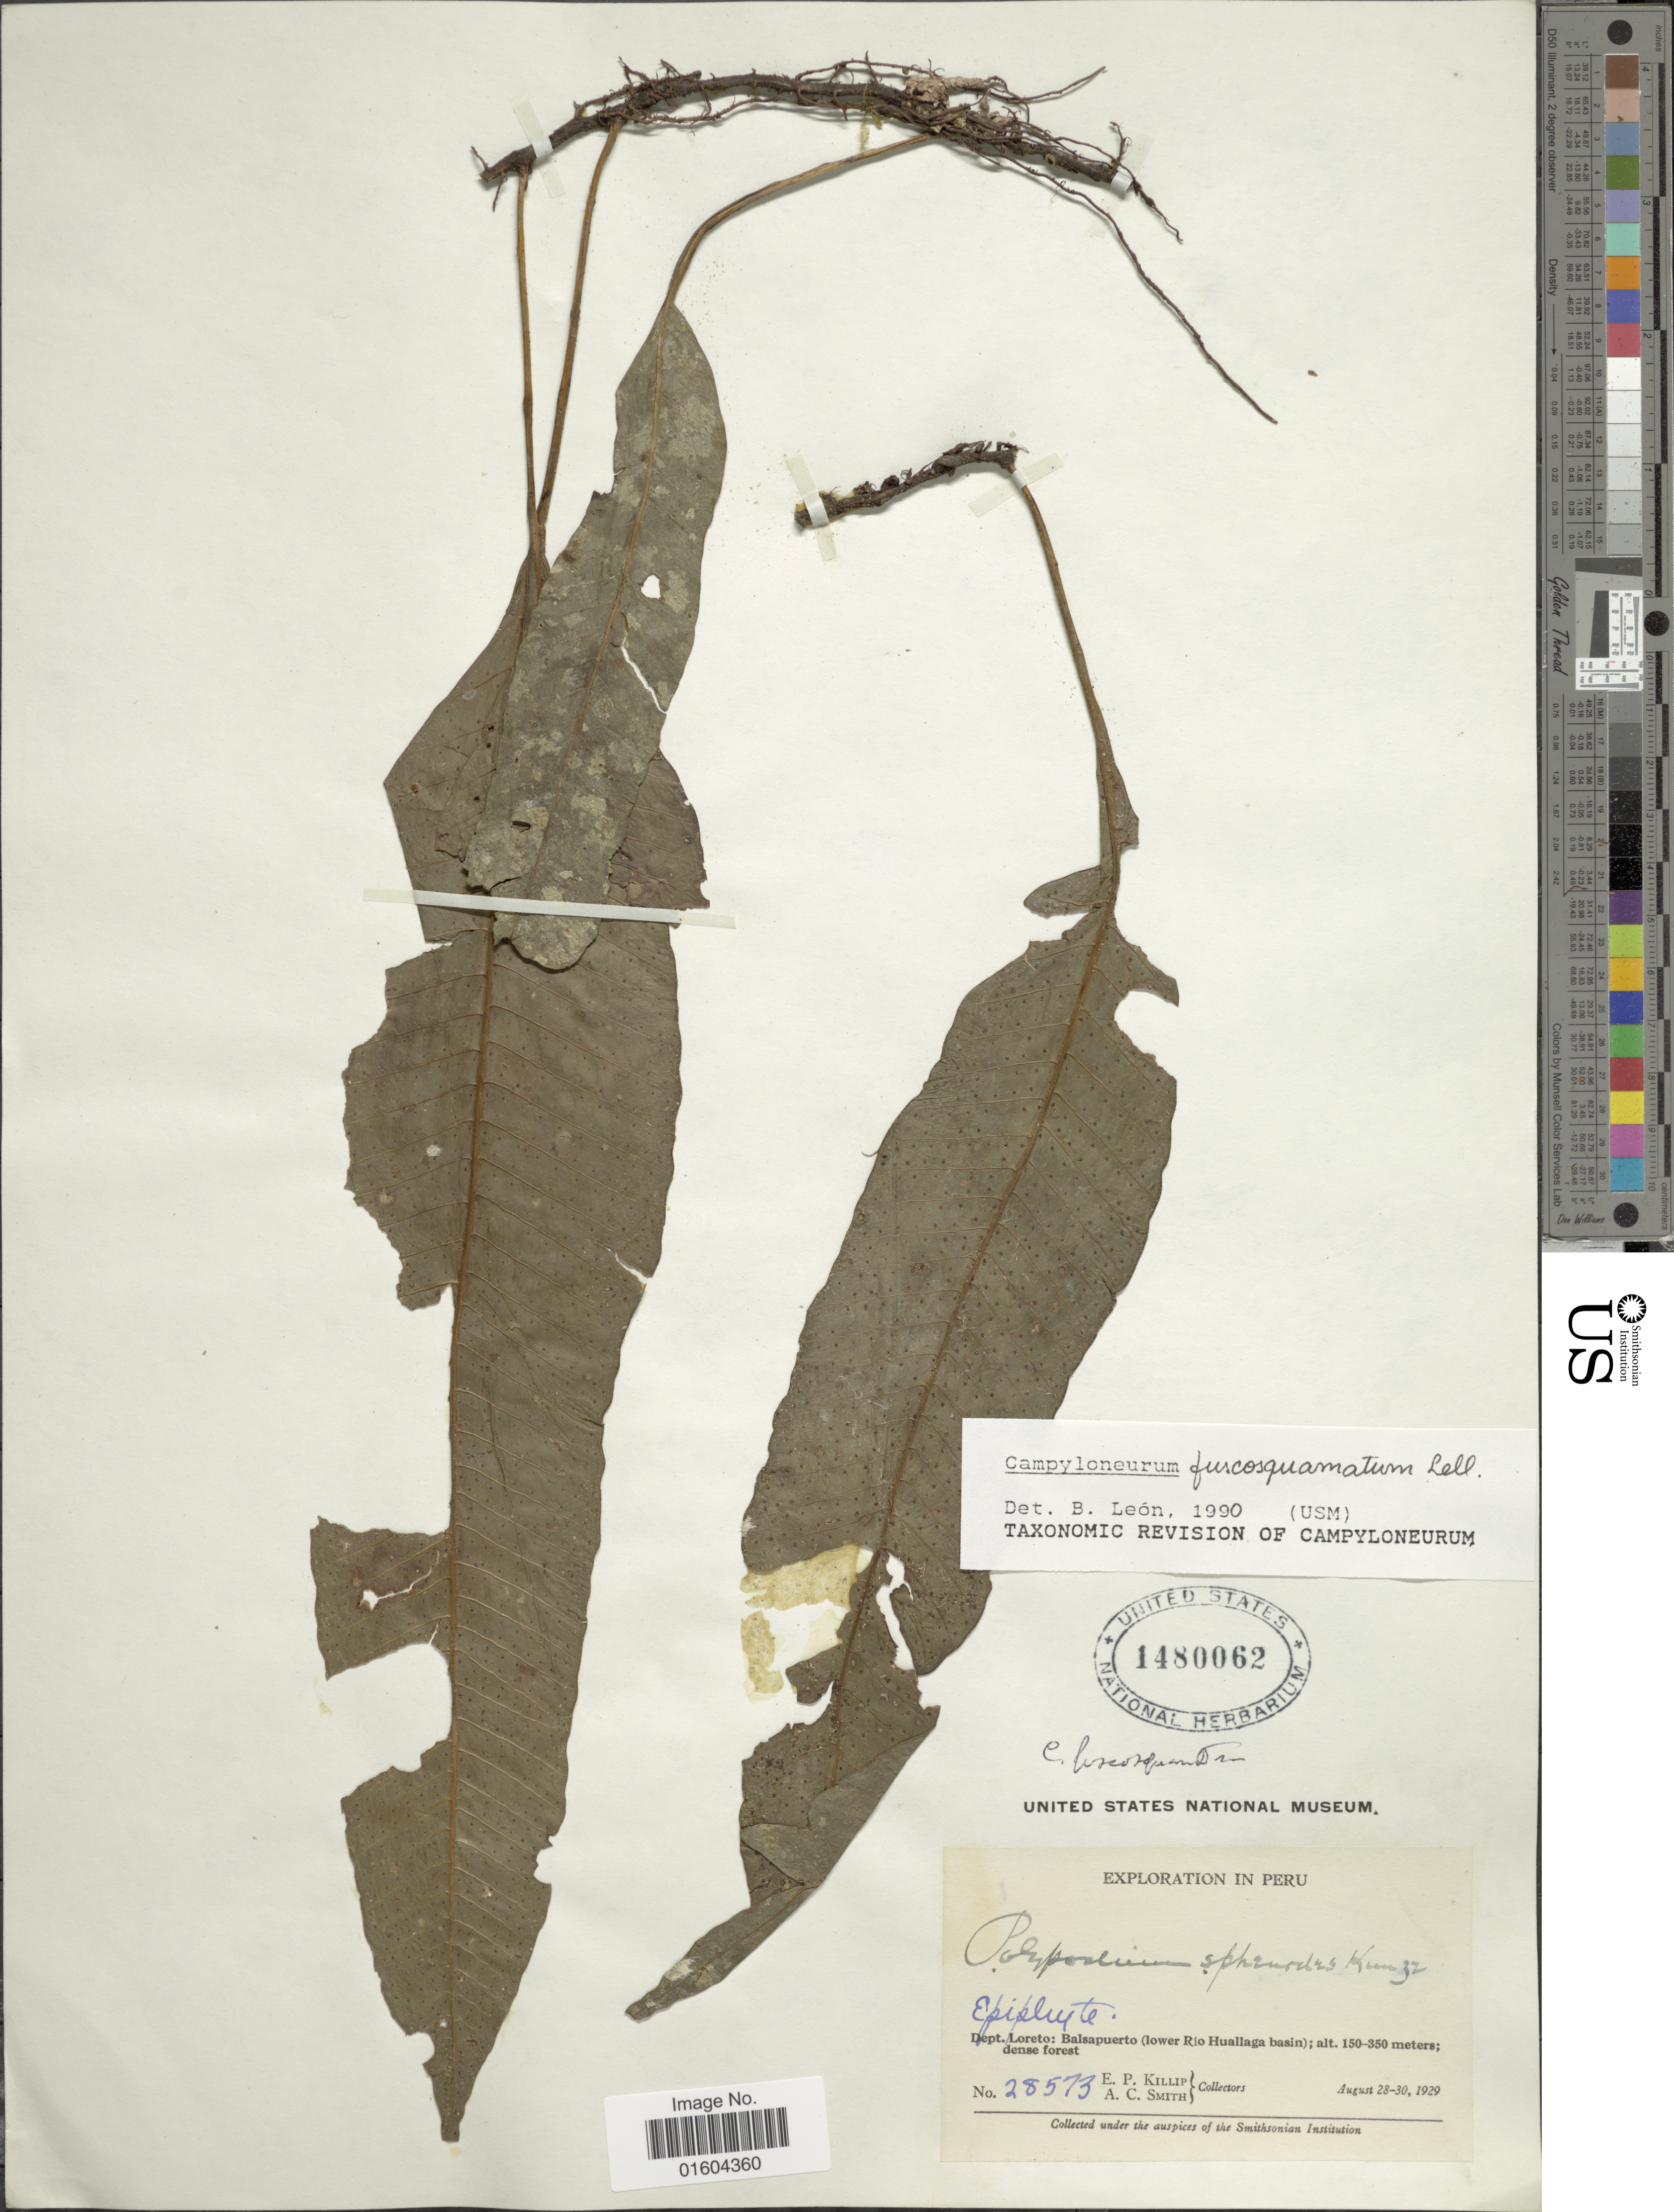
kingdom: Plantae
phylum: Tracheophyta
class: Polypodiopsida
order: Polypodiales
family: Polypodiaceae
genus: Campyloneurum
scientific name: Campyloneurum fuscosquamatum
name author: Lellinger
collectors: E. P. Killip & A. C. Smith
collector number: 28573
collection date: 1929-08-28/1929-08-30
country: Peru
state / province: Loreto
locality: Peru. Dept. Loreto: Balsapuerto (lower Rio Huallaga basin).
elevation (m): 150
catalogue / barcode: US 1480062